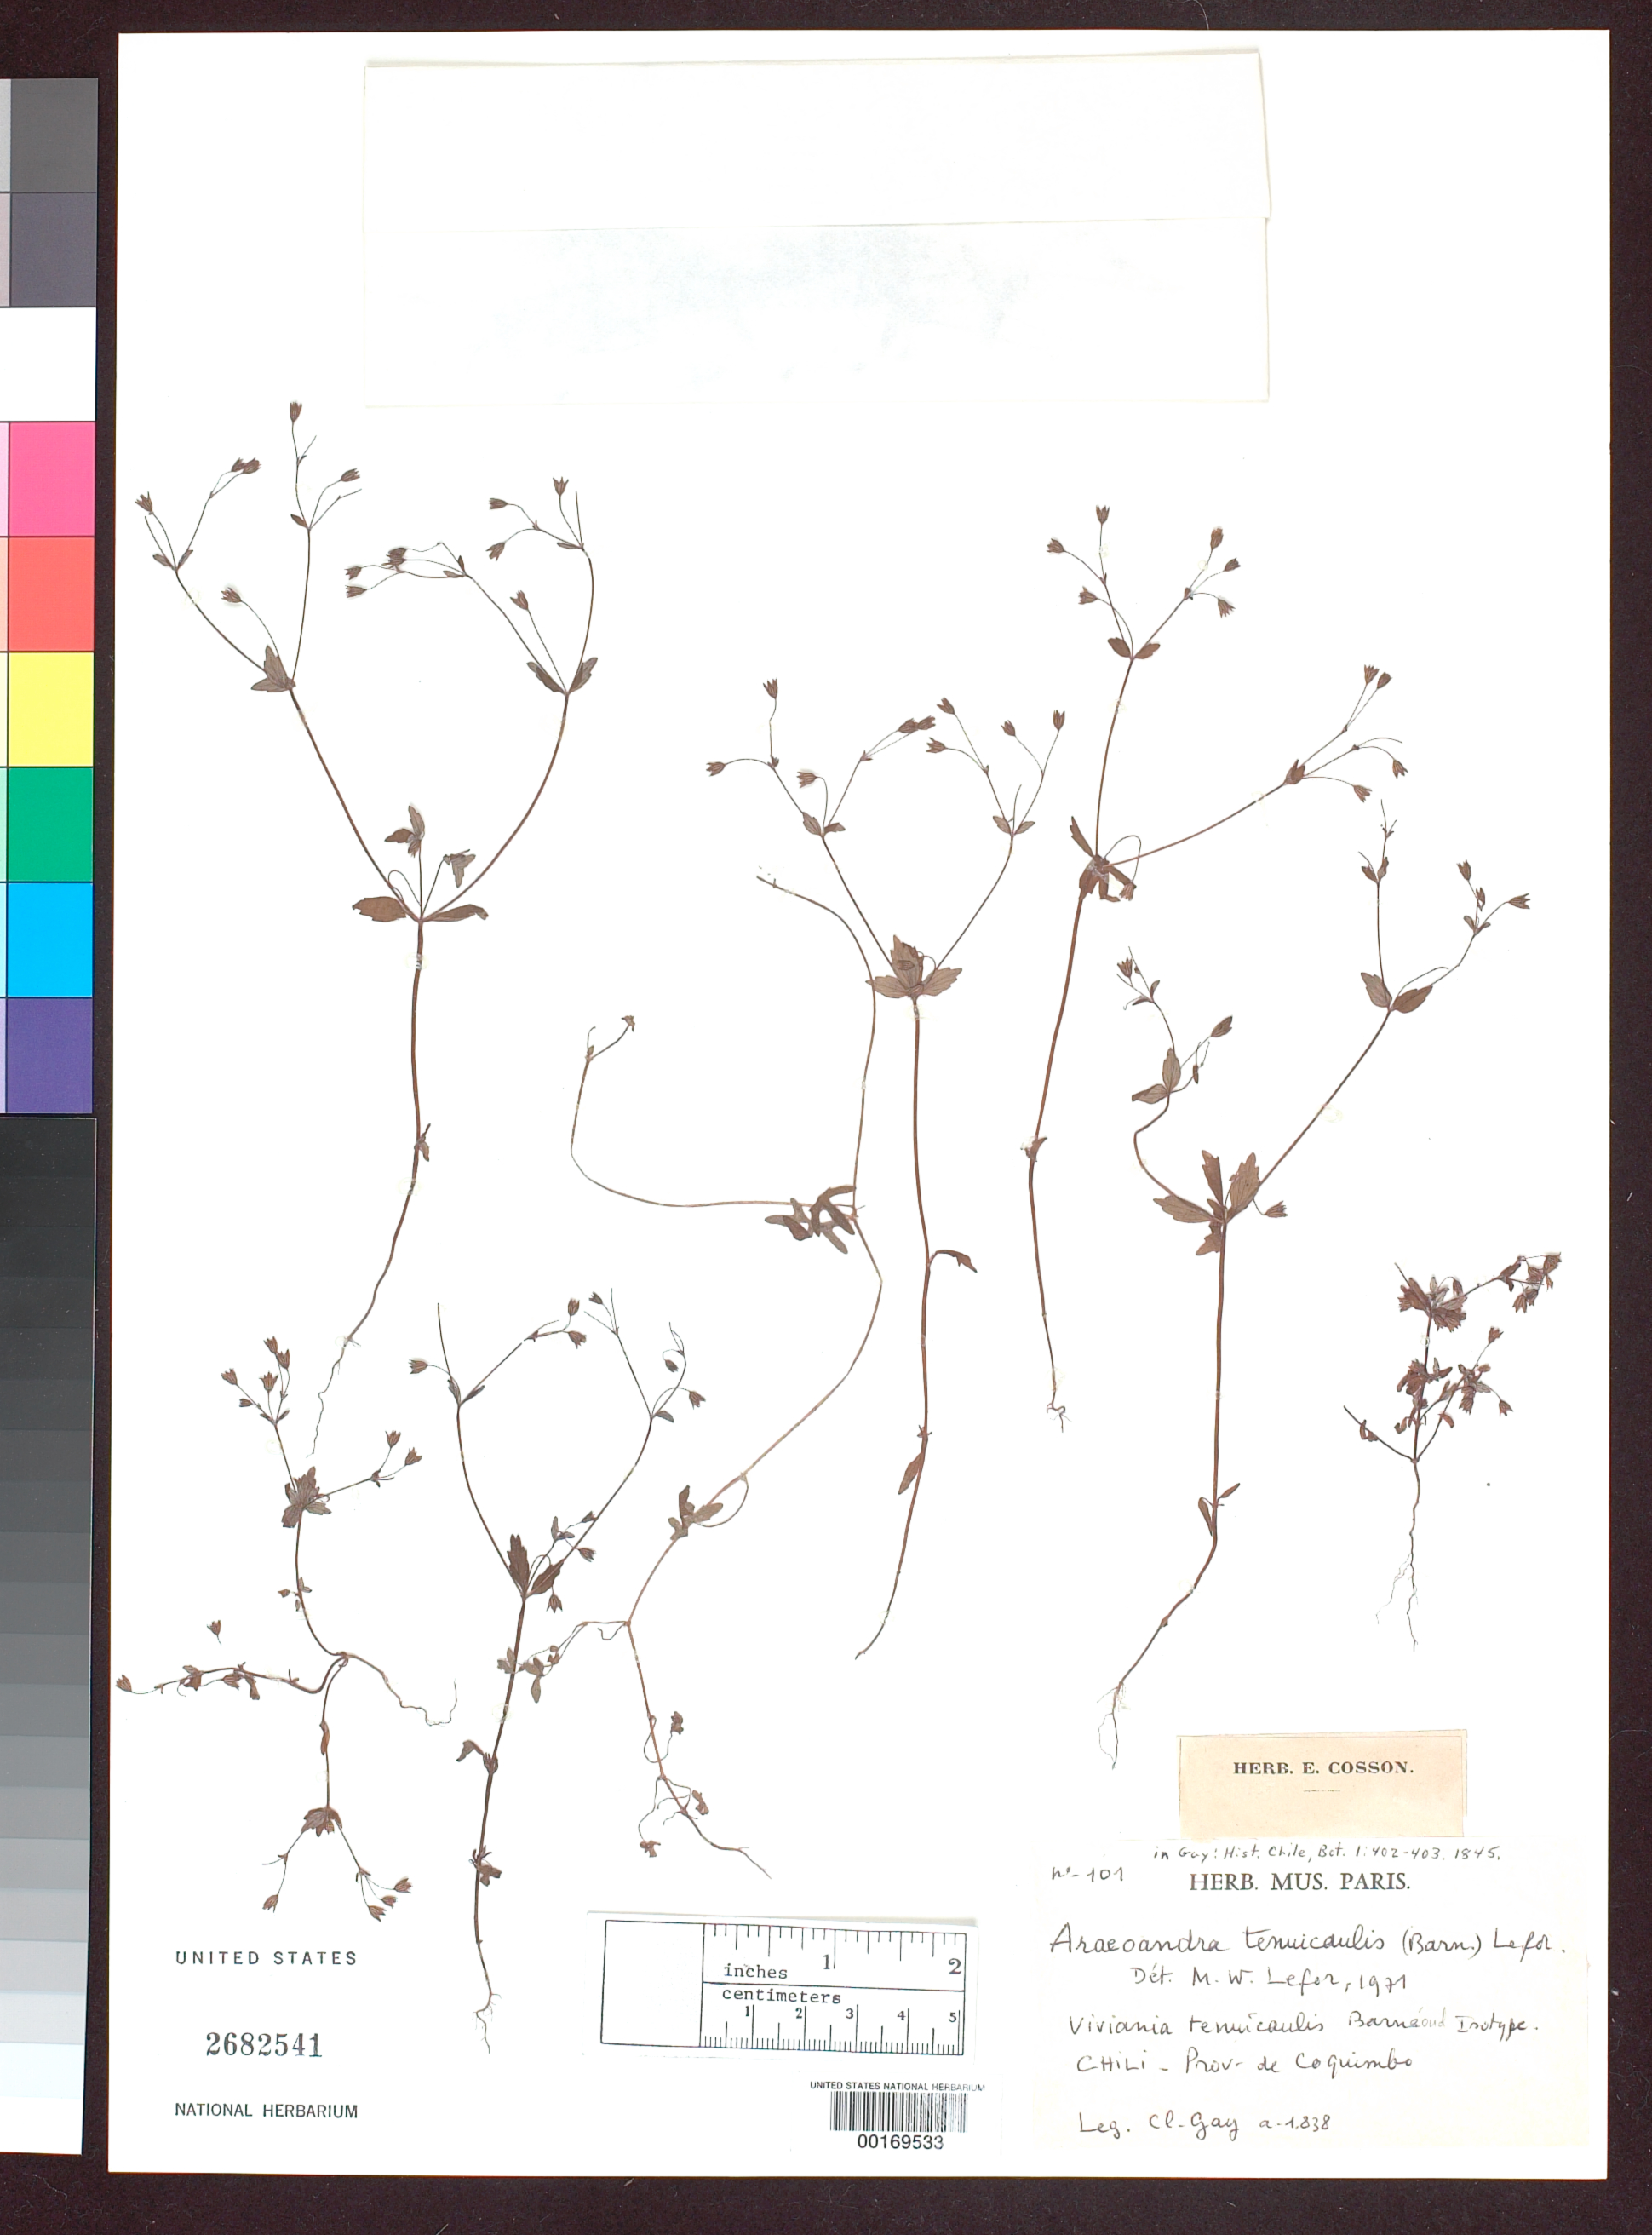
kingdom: Plantae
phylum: Tracheophyta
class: Magnoliopsida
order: Geraniales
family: Vivianiaceae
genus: Viviania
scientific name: Viviania tenuicaulis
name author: Barnéoud in Gay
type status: Isotype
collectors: C. Gay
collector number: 101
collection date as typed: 1838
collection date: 1838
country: Chile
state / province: Coquimbo (IV)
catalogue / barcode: US 2682541